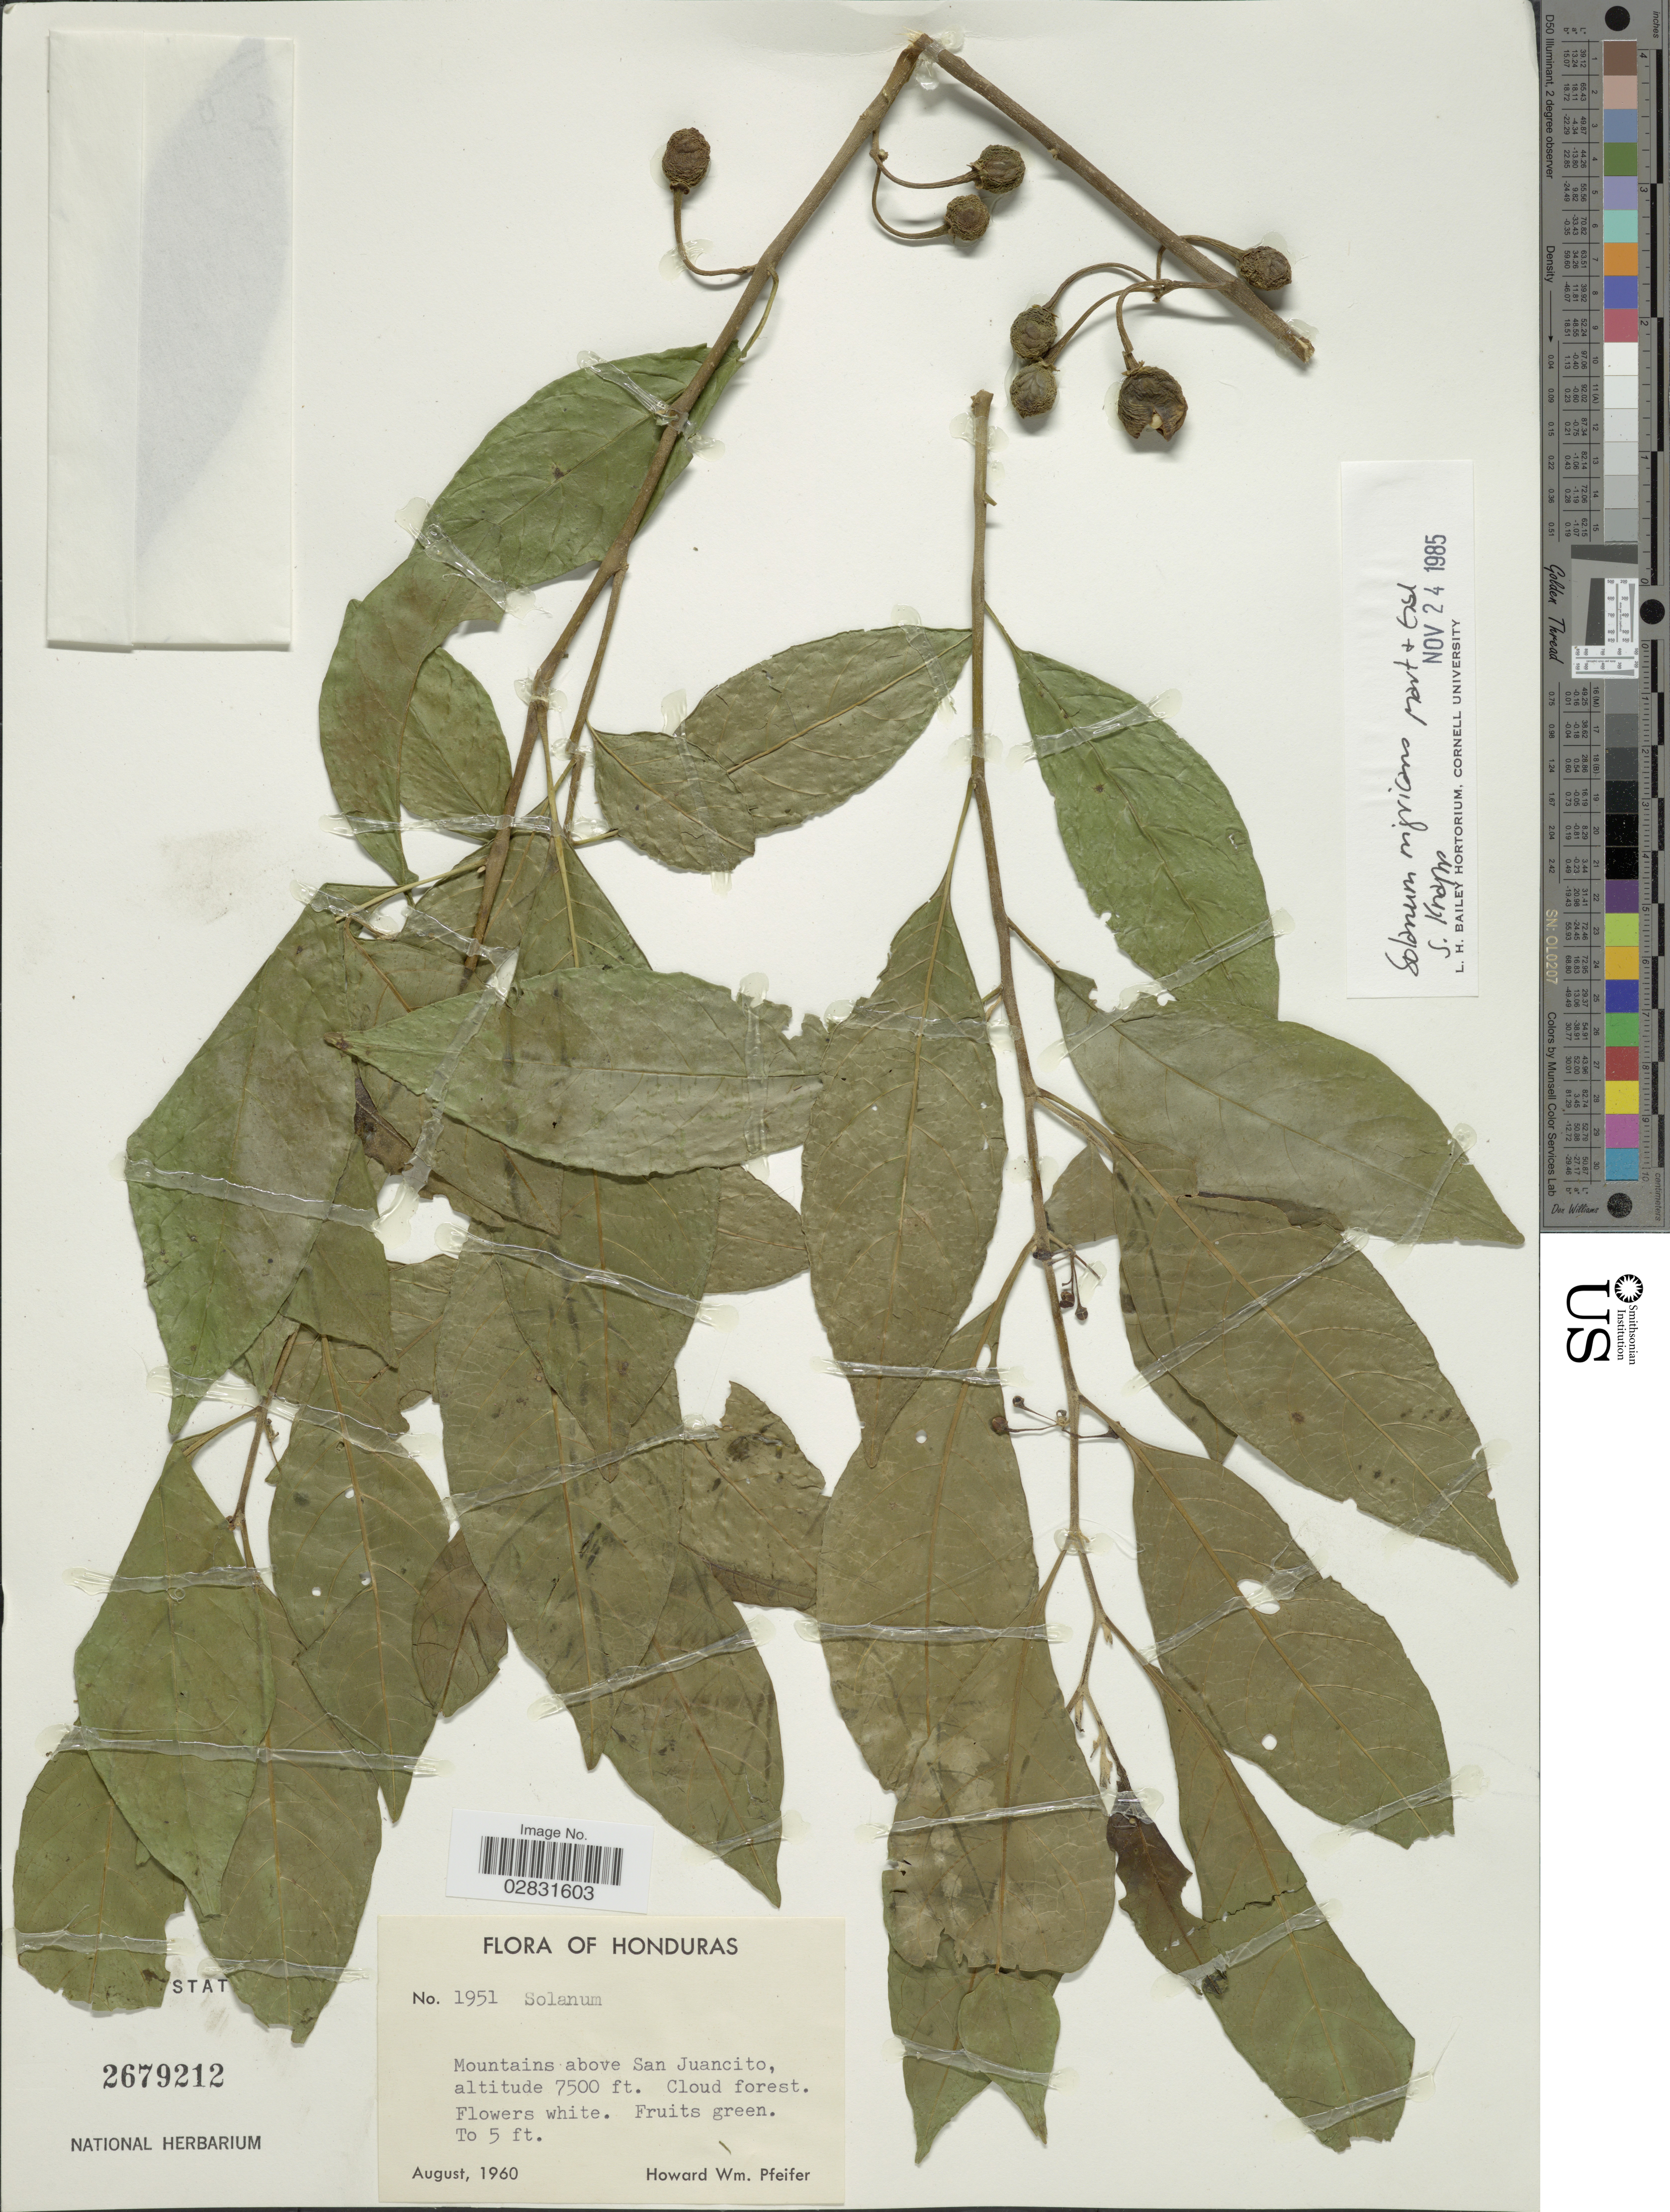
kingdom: Plantae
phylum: Tracheophyta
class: Magnoliopsida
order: Solanales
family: Solanaceae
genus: Solanum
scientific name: Solanum nigricans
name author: M. Martens & Galeotti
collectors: H. W. Pfeifer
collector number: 1951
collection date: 1960-08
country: Honduras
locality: Mountains above San Juancito.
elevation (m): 2286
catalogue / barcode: US 2679212